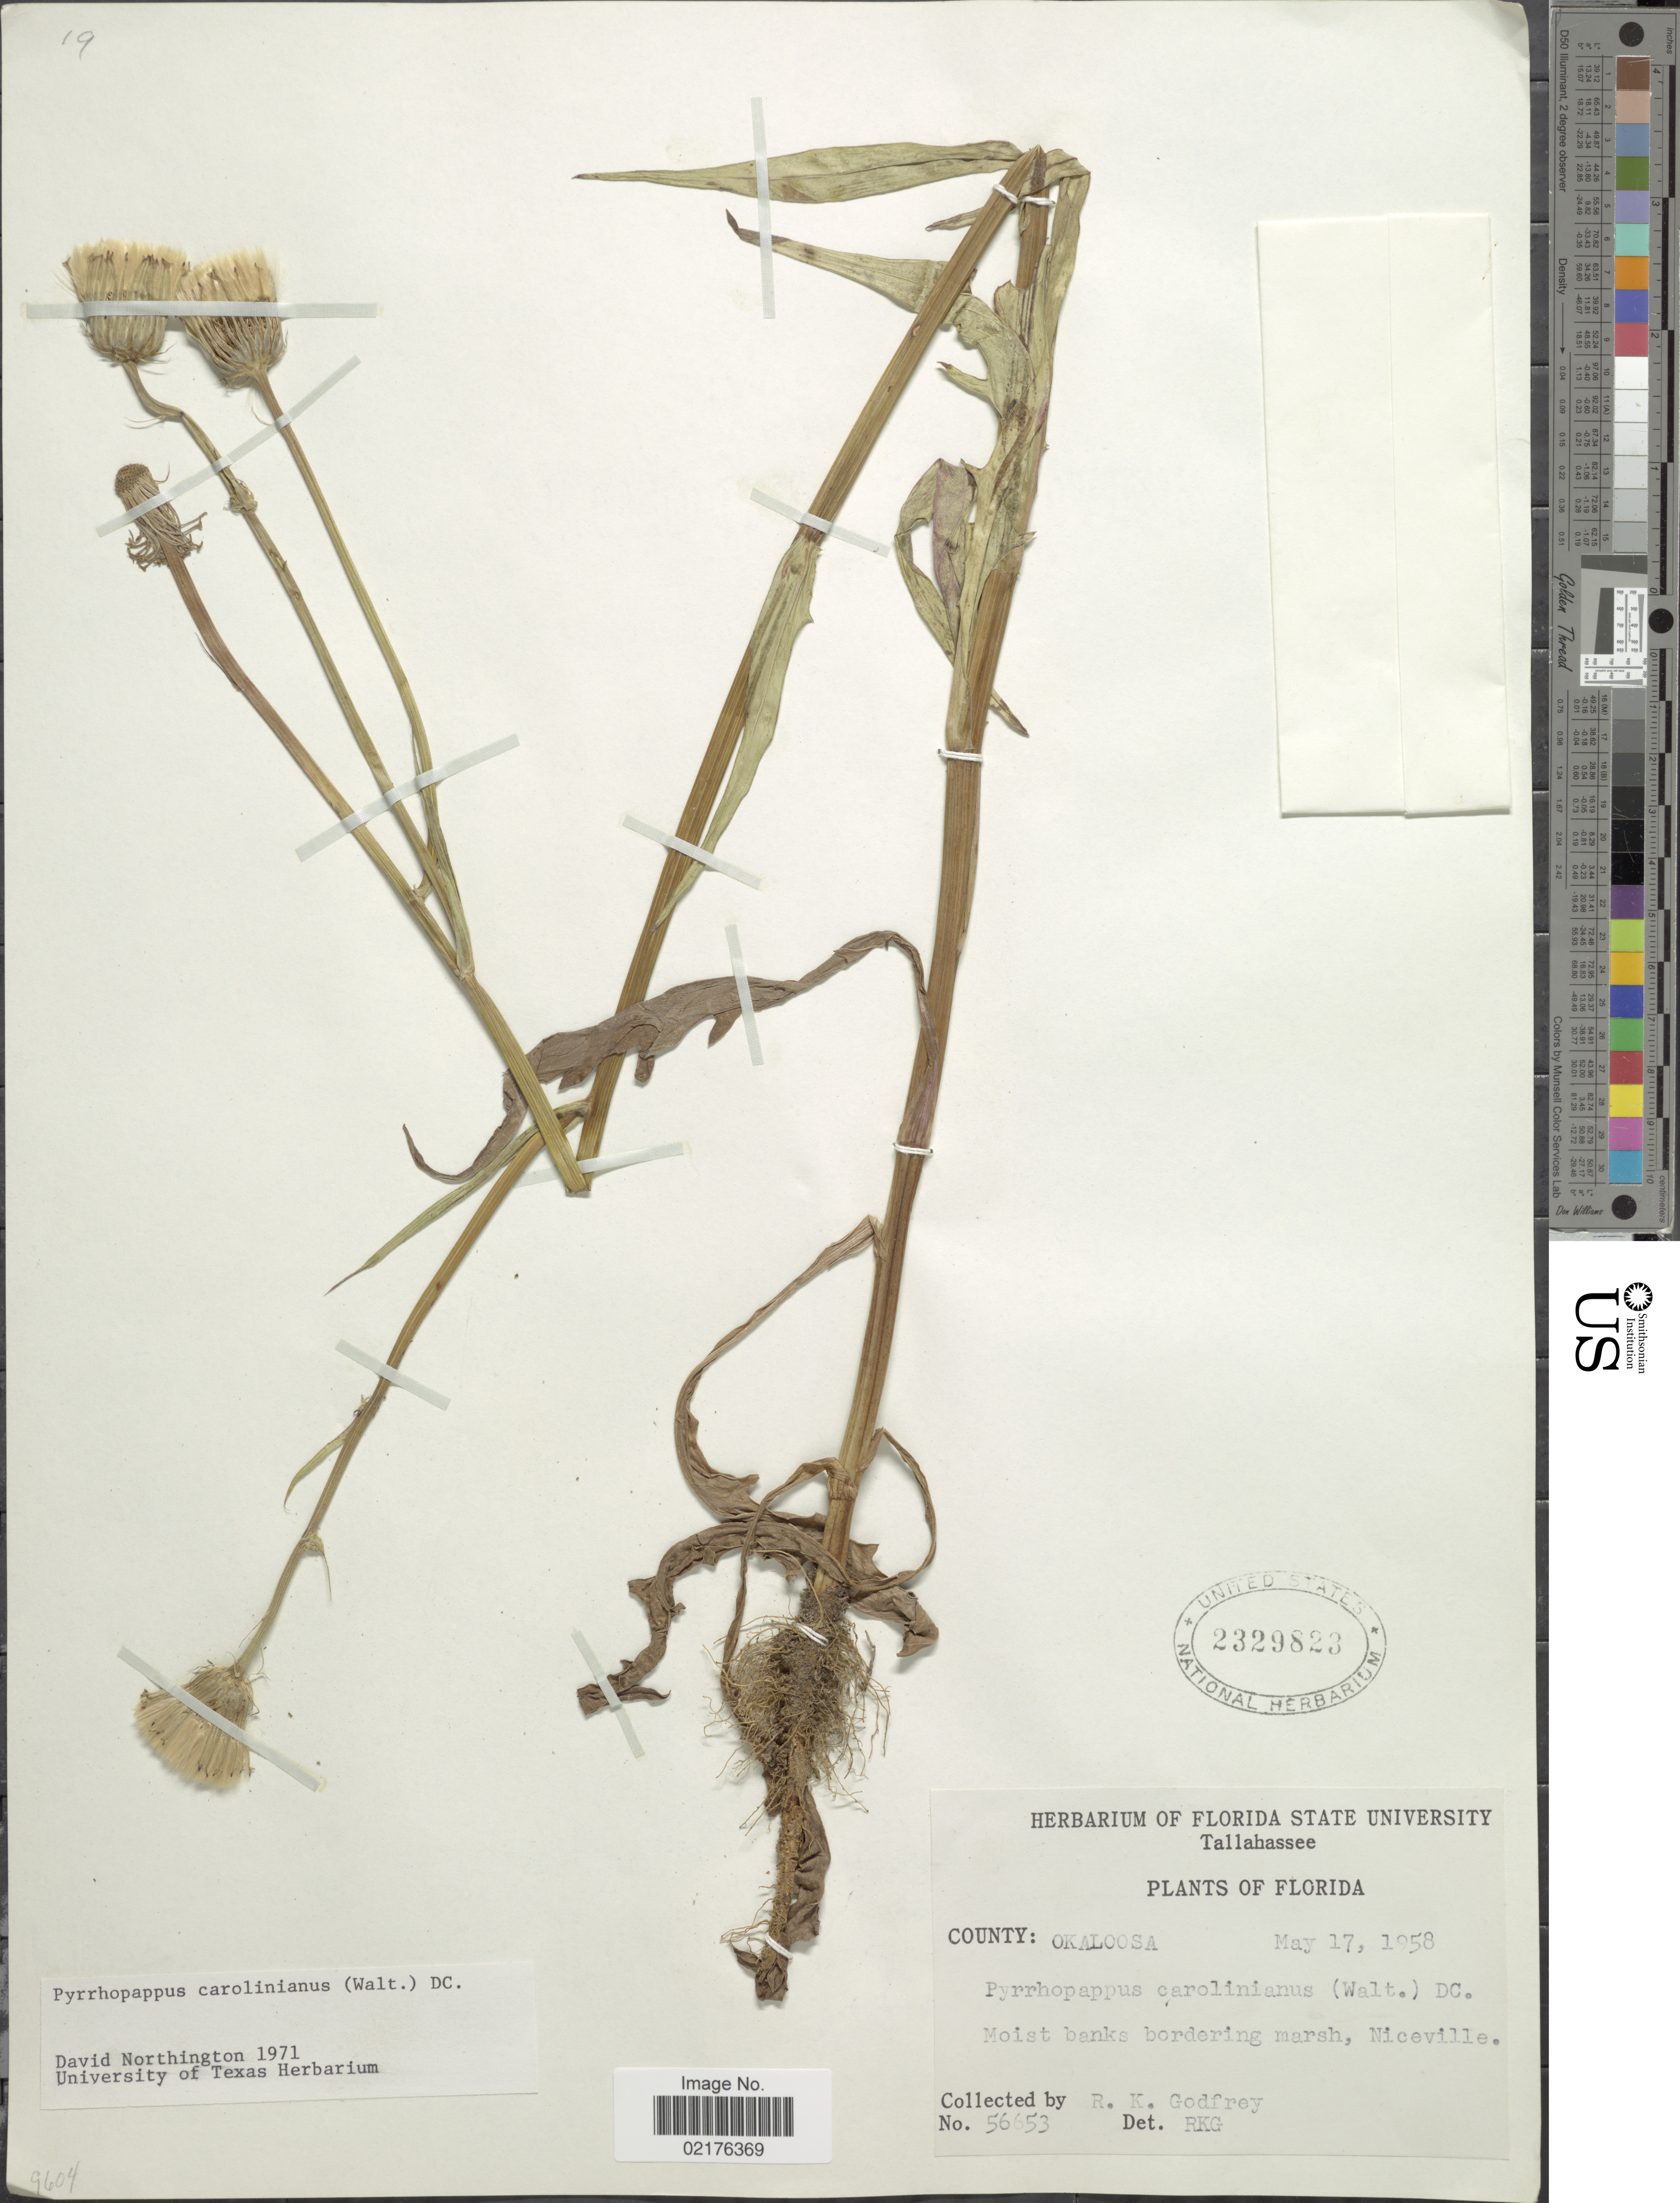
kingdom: Plantae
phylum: Tracheophyta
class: Magnoliopsida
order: Asterales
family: Asteraceae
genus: Pyrrhopappus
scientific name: Pyrrhopappus carolinianus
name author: (Walter) DC.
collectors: R. K. Godfrey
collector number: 56653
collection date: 1958-05-17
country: United States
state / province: Florida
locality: Tallahassee, County: Okaloosa, Niceville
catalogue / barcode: US 2329823